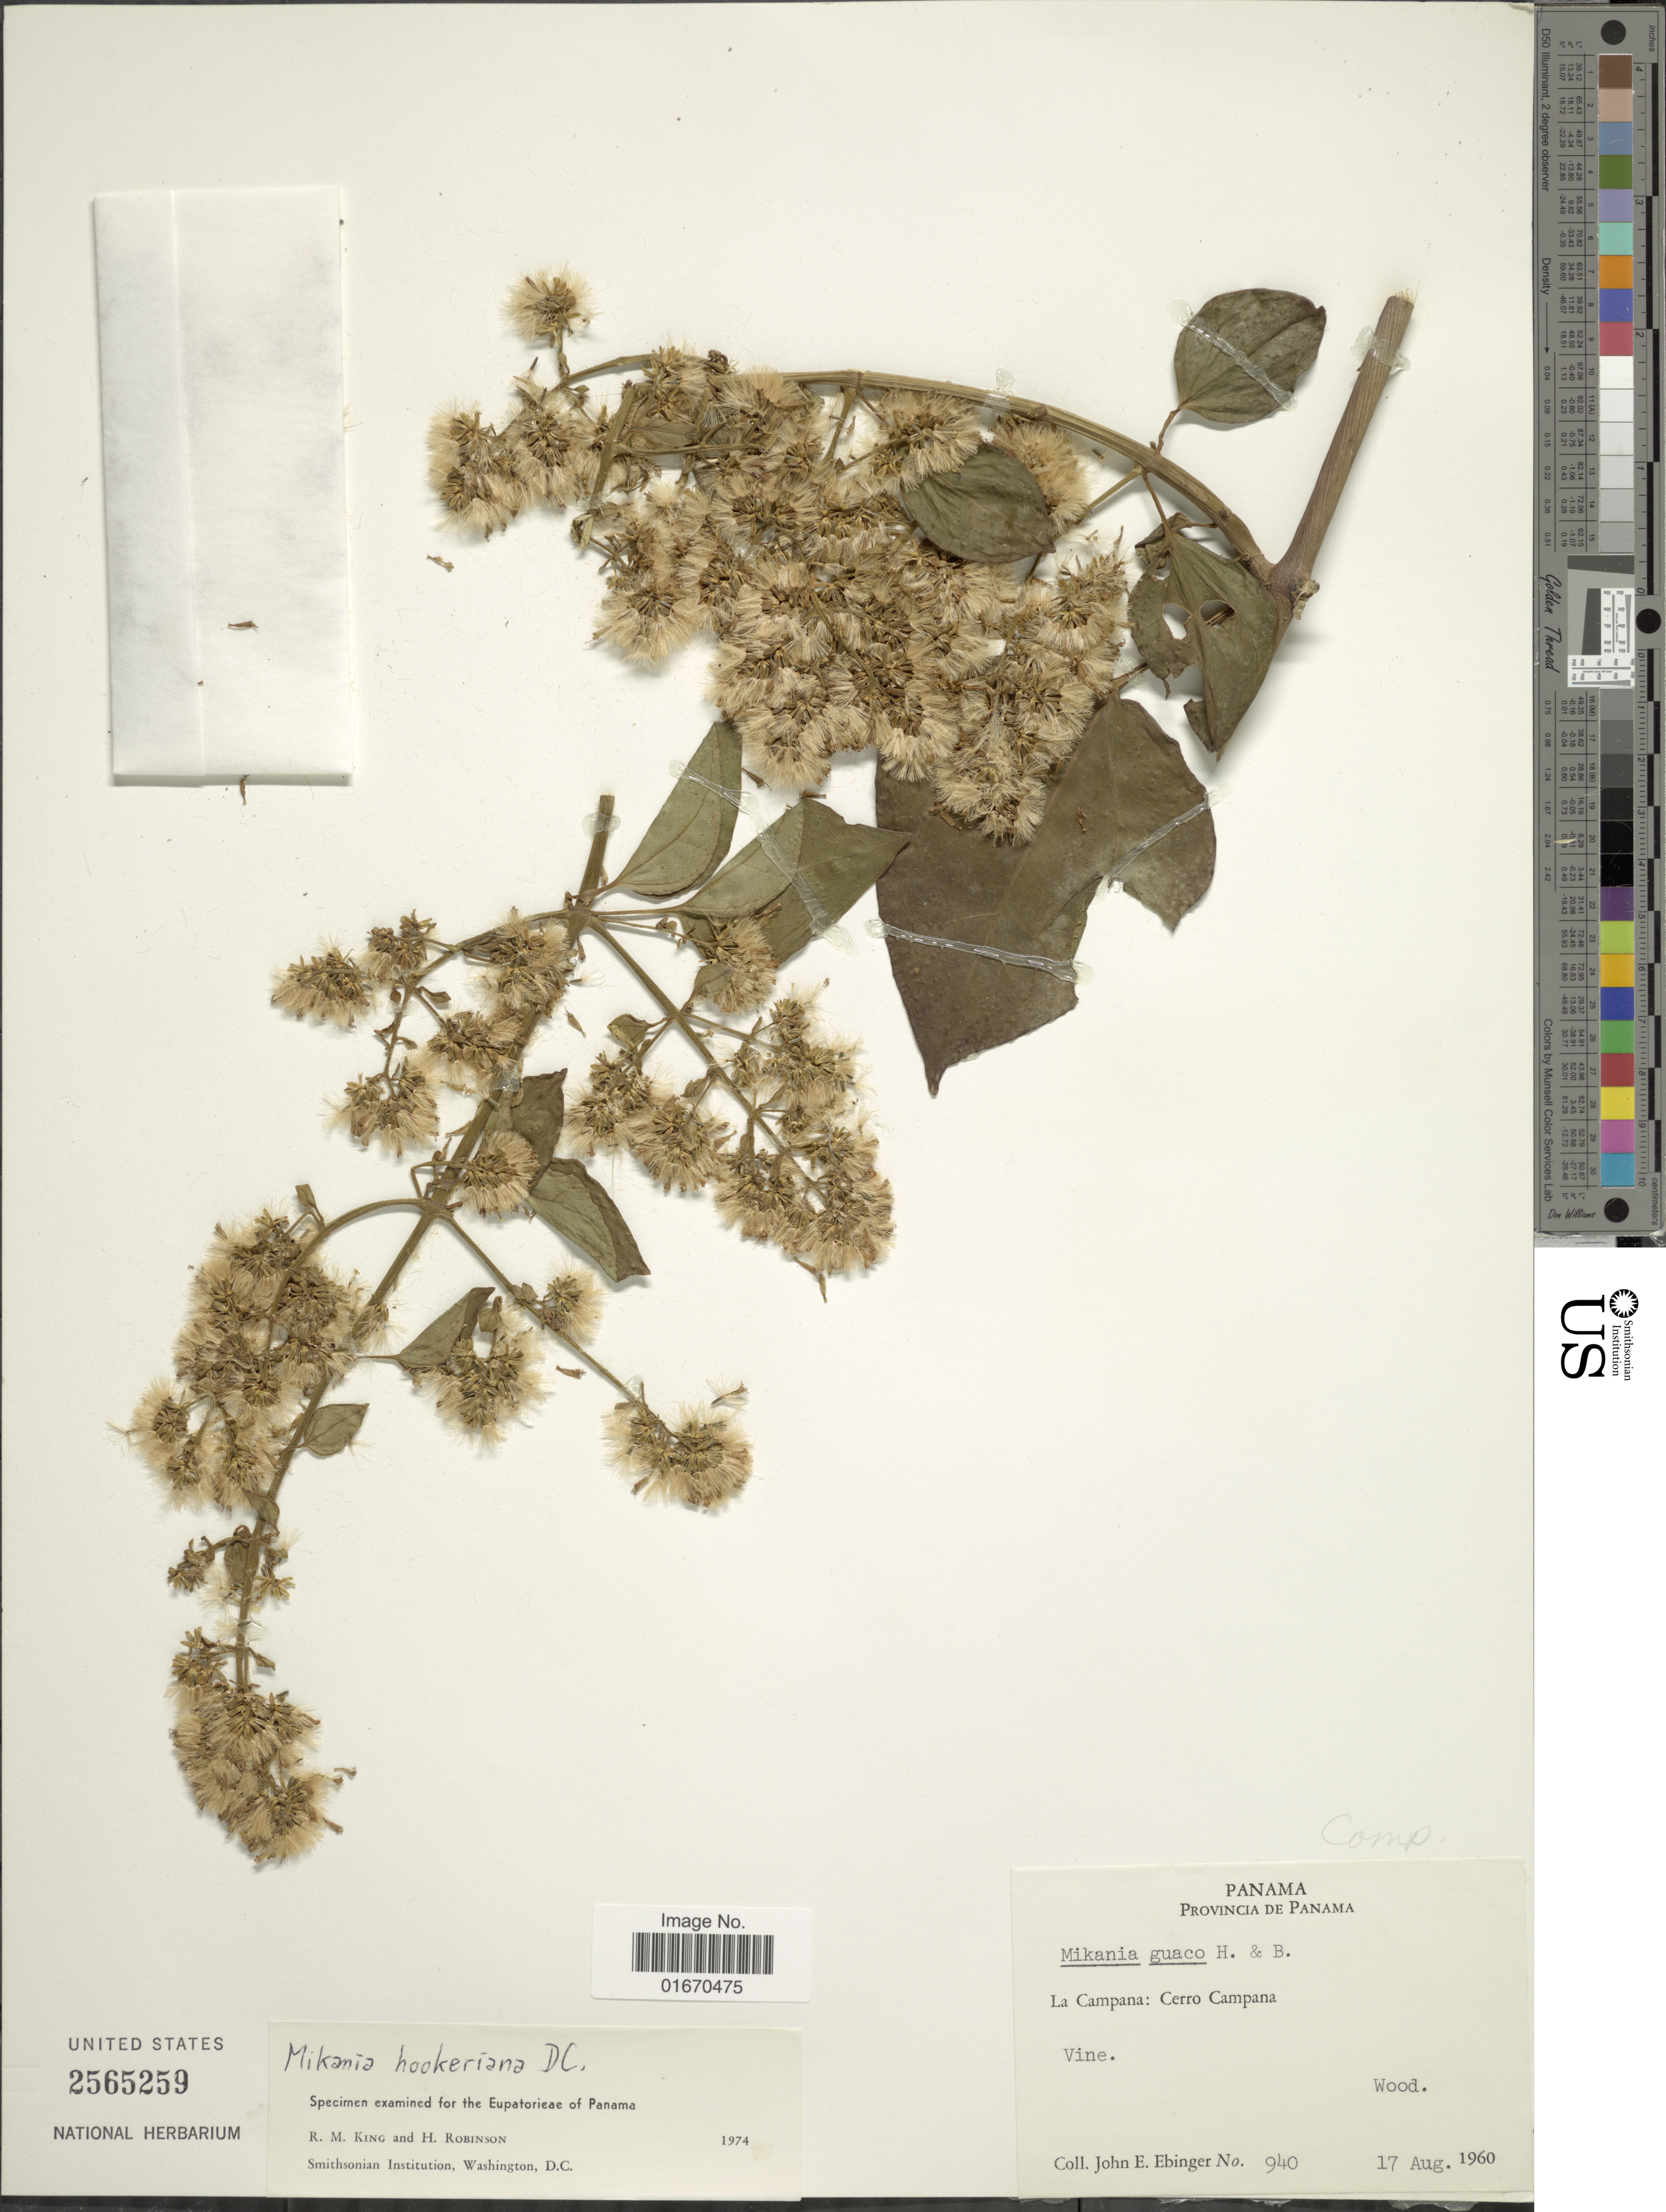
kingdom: Plantae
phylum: Tracheophyta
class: Magnoliopsida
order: Asterales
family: Asteraceae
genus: Mikania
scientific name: Mikania hookeriana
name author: DC.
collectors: J. Ebinger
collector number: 940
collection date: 1960-08-17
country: Panama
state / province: Panamá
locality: La Campana, Cerro Campana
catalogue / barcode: US 2565259